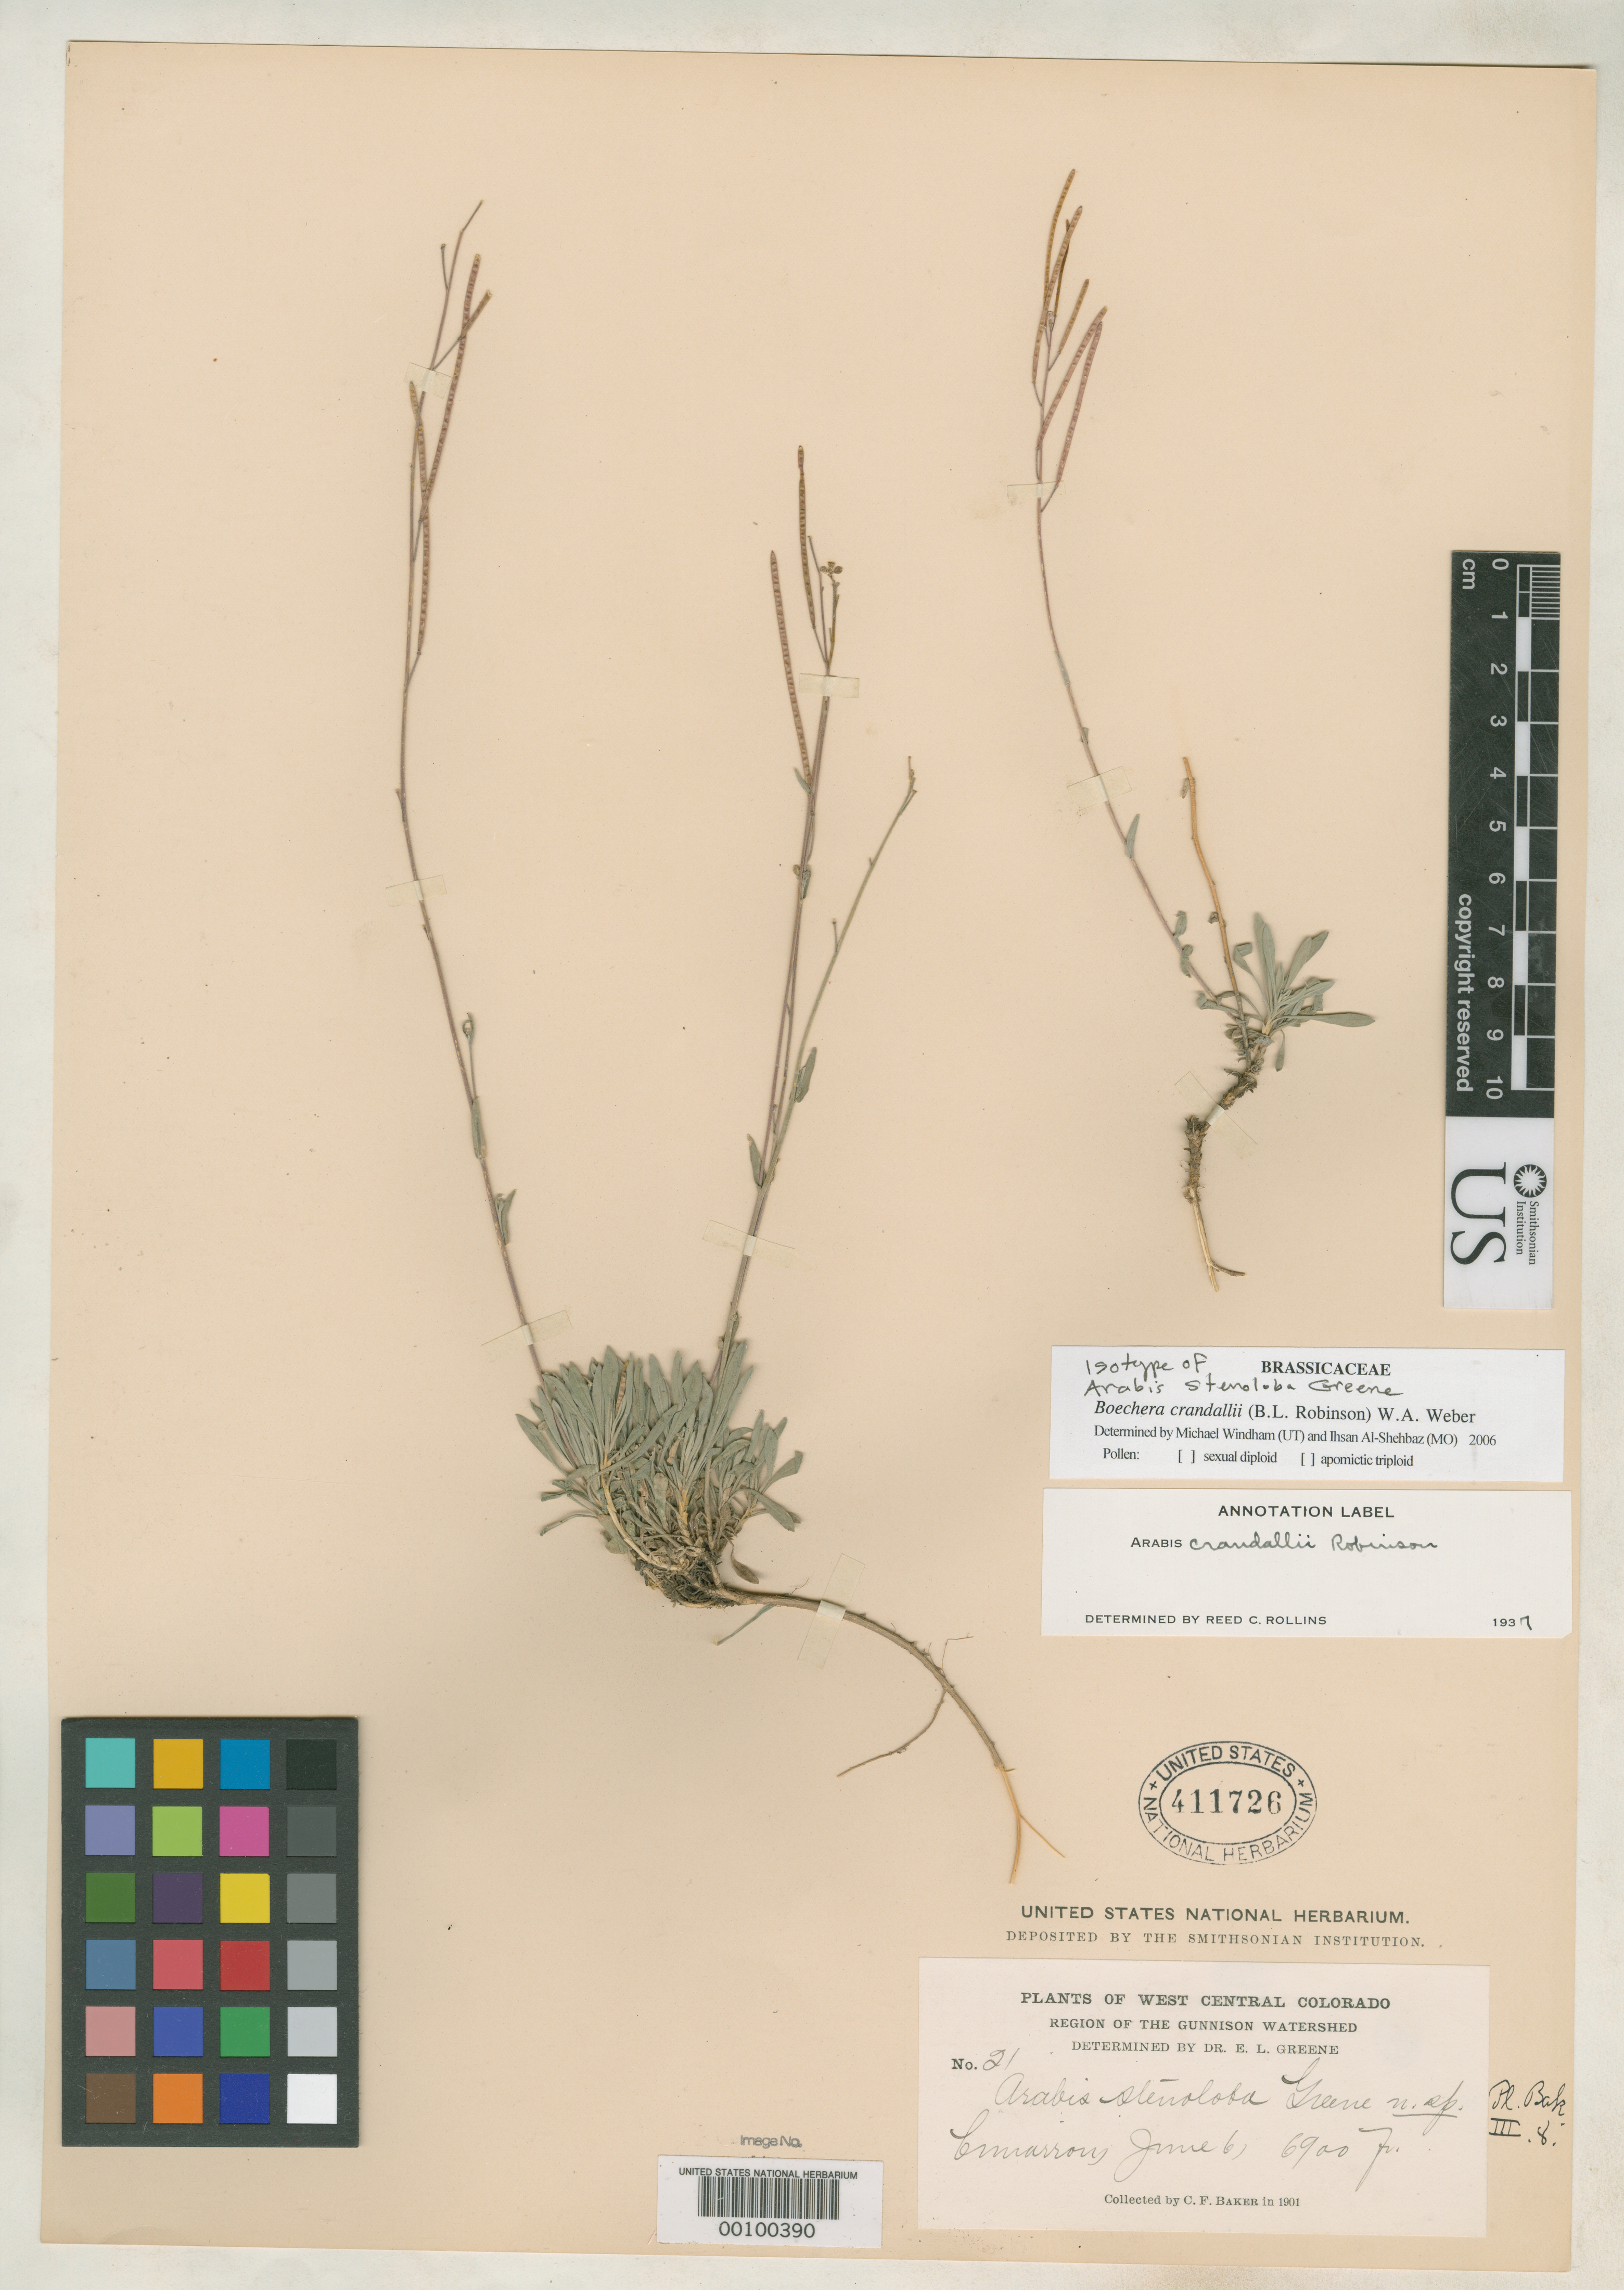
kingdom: Plantae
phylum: Tracheophyta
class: Magnoliopsida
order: Brassicales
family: Brassicaceae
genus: Arabis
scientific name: Arabis stenoloba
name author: Greene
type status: Isotype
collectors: C. F. Baker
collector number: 21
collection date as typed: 06 Jun 1901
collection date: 1901-06-06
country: United States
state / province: Colorado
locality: Cimarron, Gunnison Watershed.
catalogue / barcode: US 411726